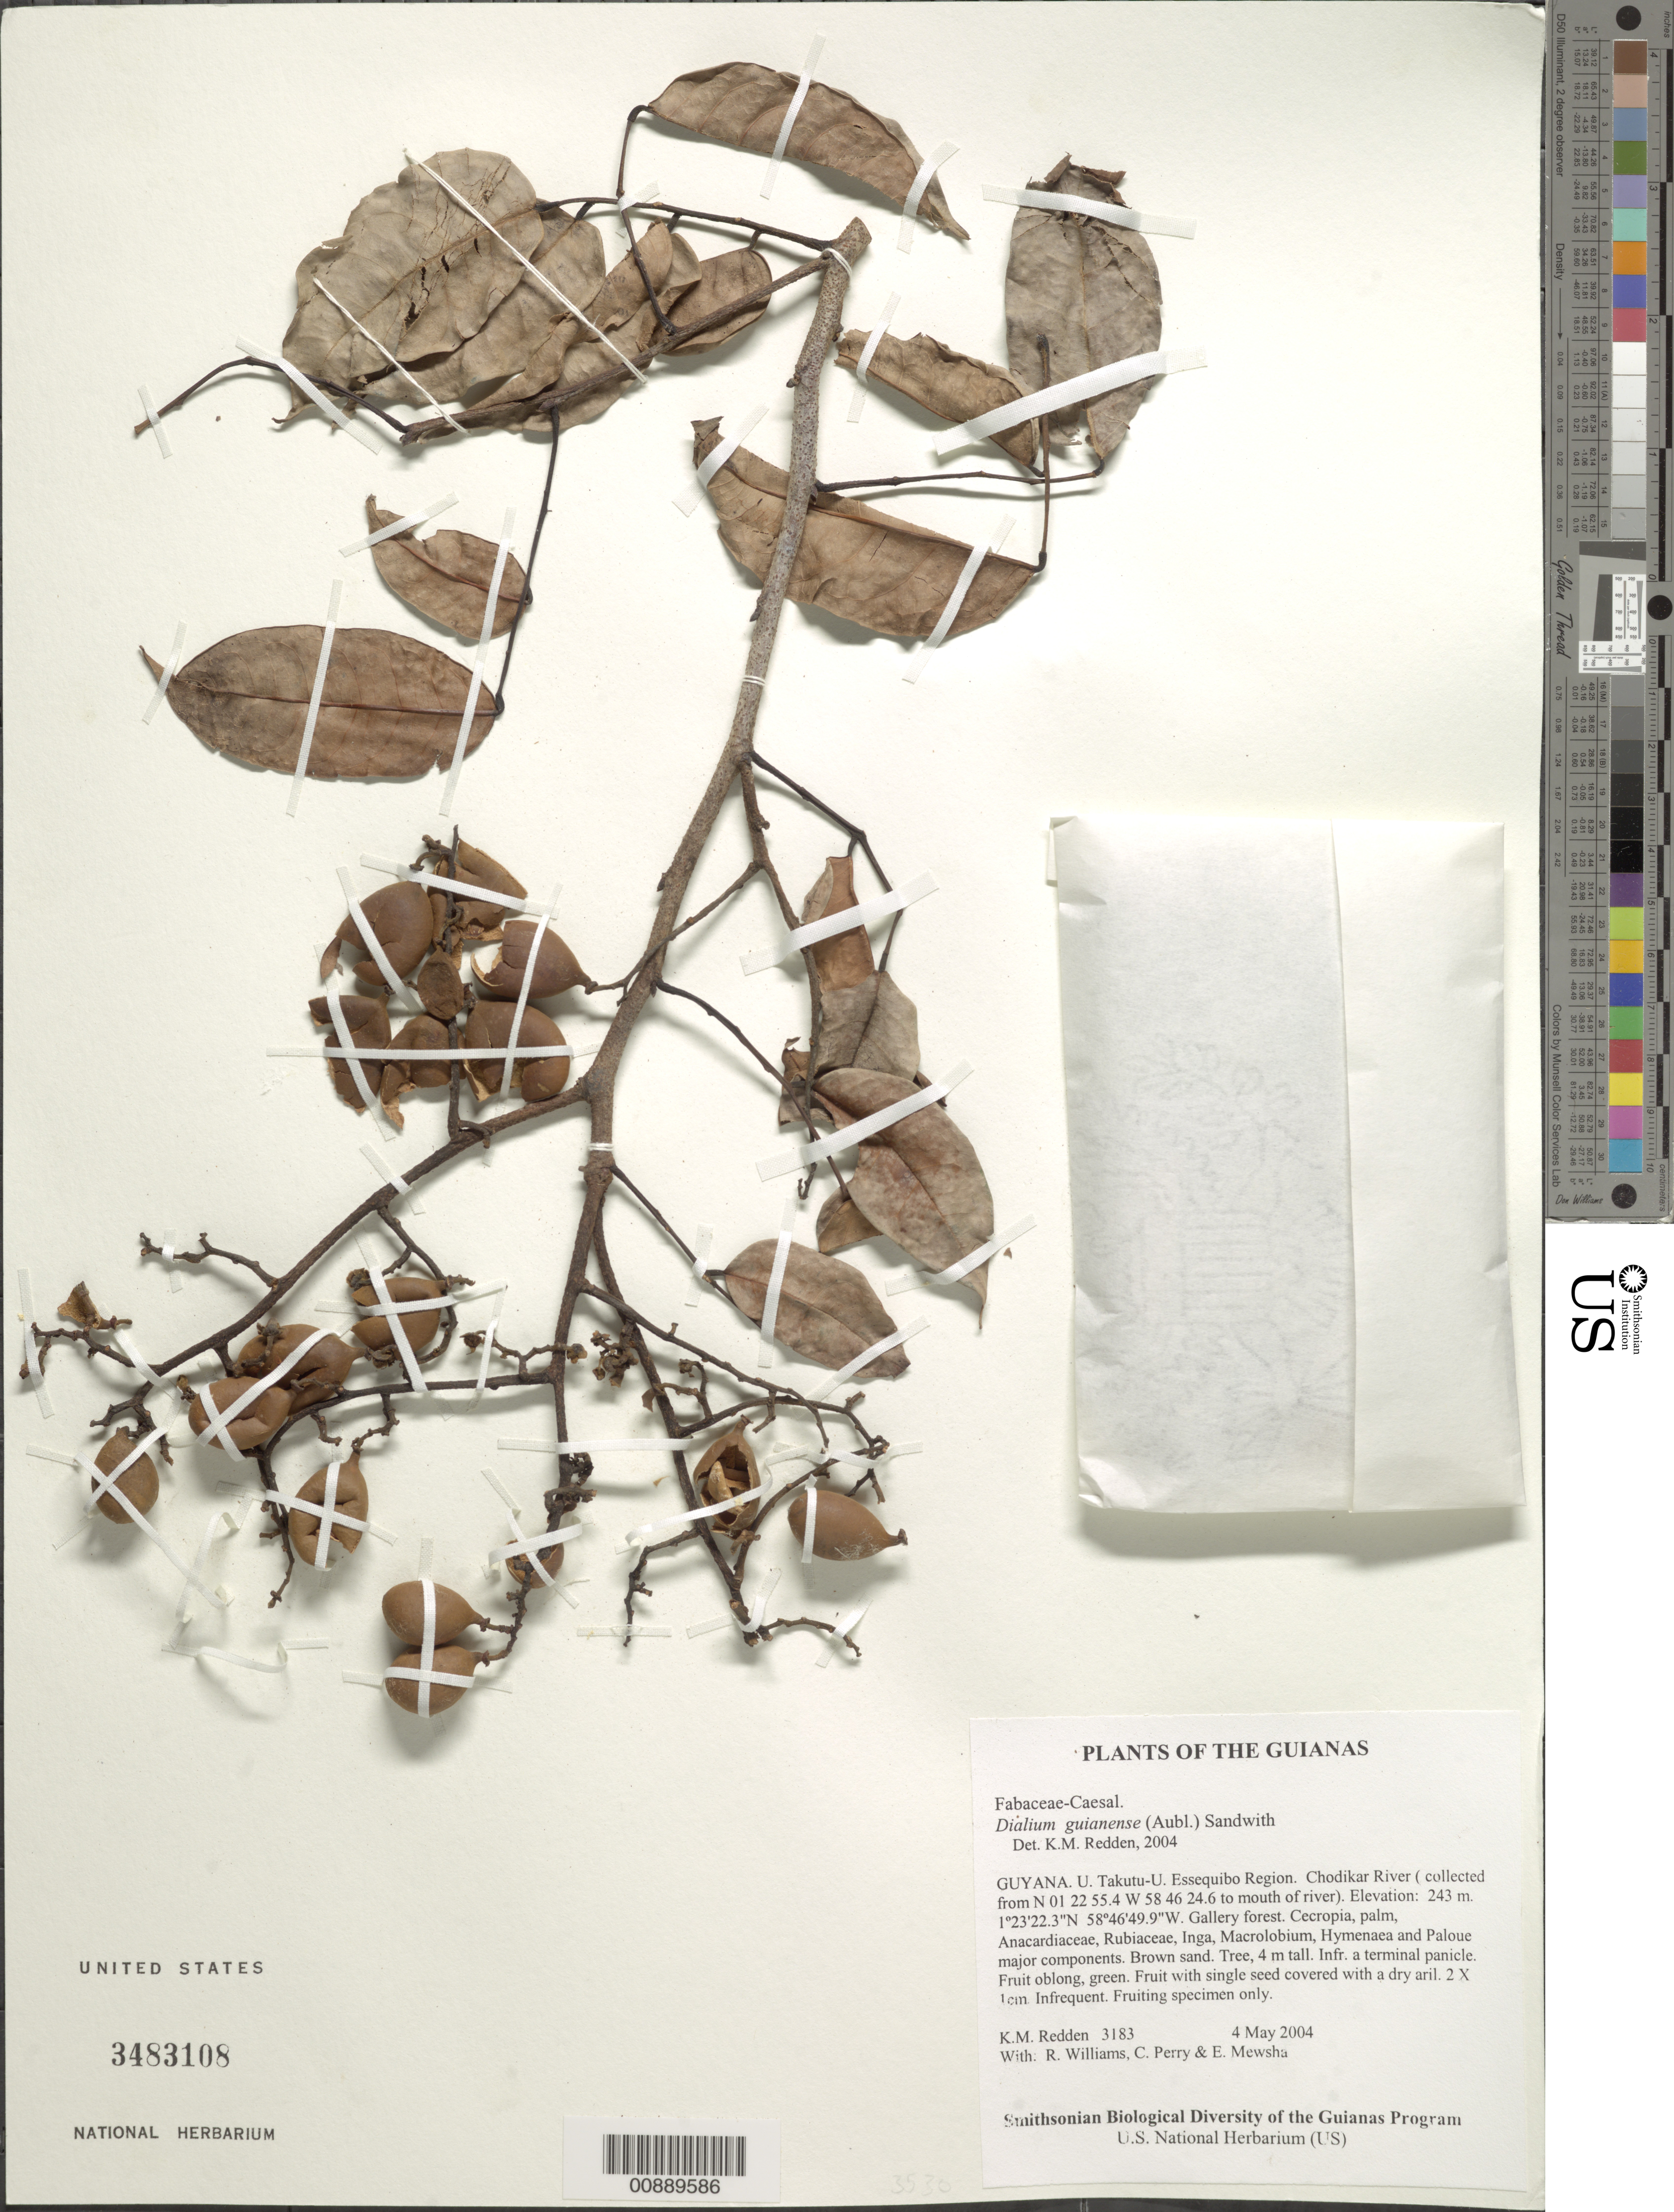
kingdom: Plantae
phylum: Tracheophyta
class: Magnoliopsida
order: Fabales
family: Fabaceae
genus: Dialium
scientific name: Dialium guianense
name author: (Aubl.) Sandwith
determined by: Redden, K. M.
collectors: K. M. Redden, R. Williams, C. Perry & E. Mewsha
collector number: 3183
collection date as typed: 4 May 2004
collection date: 2004-05-04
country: Guyana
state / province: U. Takutu-U. Essequibo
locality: Chodikar River ( collected from N 01 22 55.4 W 58 46 24.6 to mouth of river)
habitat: Gallery forest. Cecropia, palm, Anacardiaceae, Rubiaceae, Inga, Macrolobium, Hymenaea and Paloue major components. Brown sand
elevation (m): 243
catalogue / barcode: US 3483108